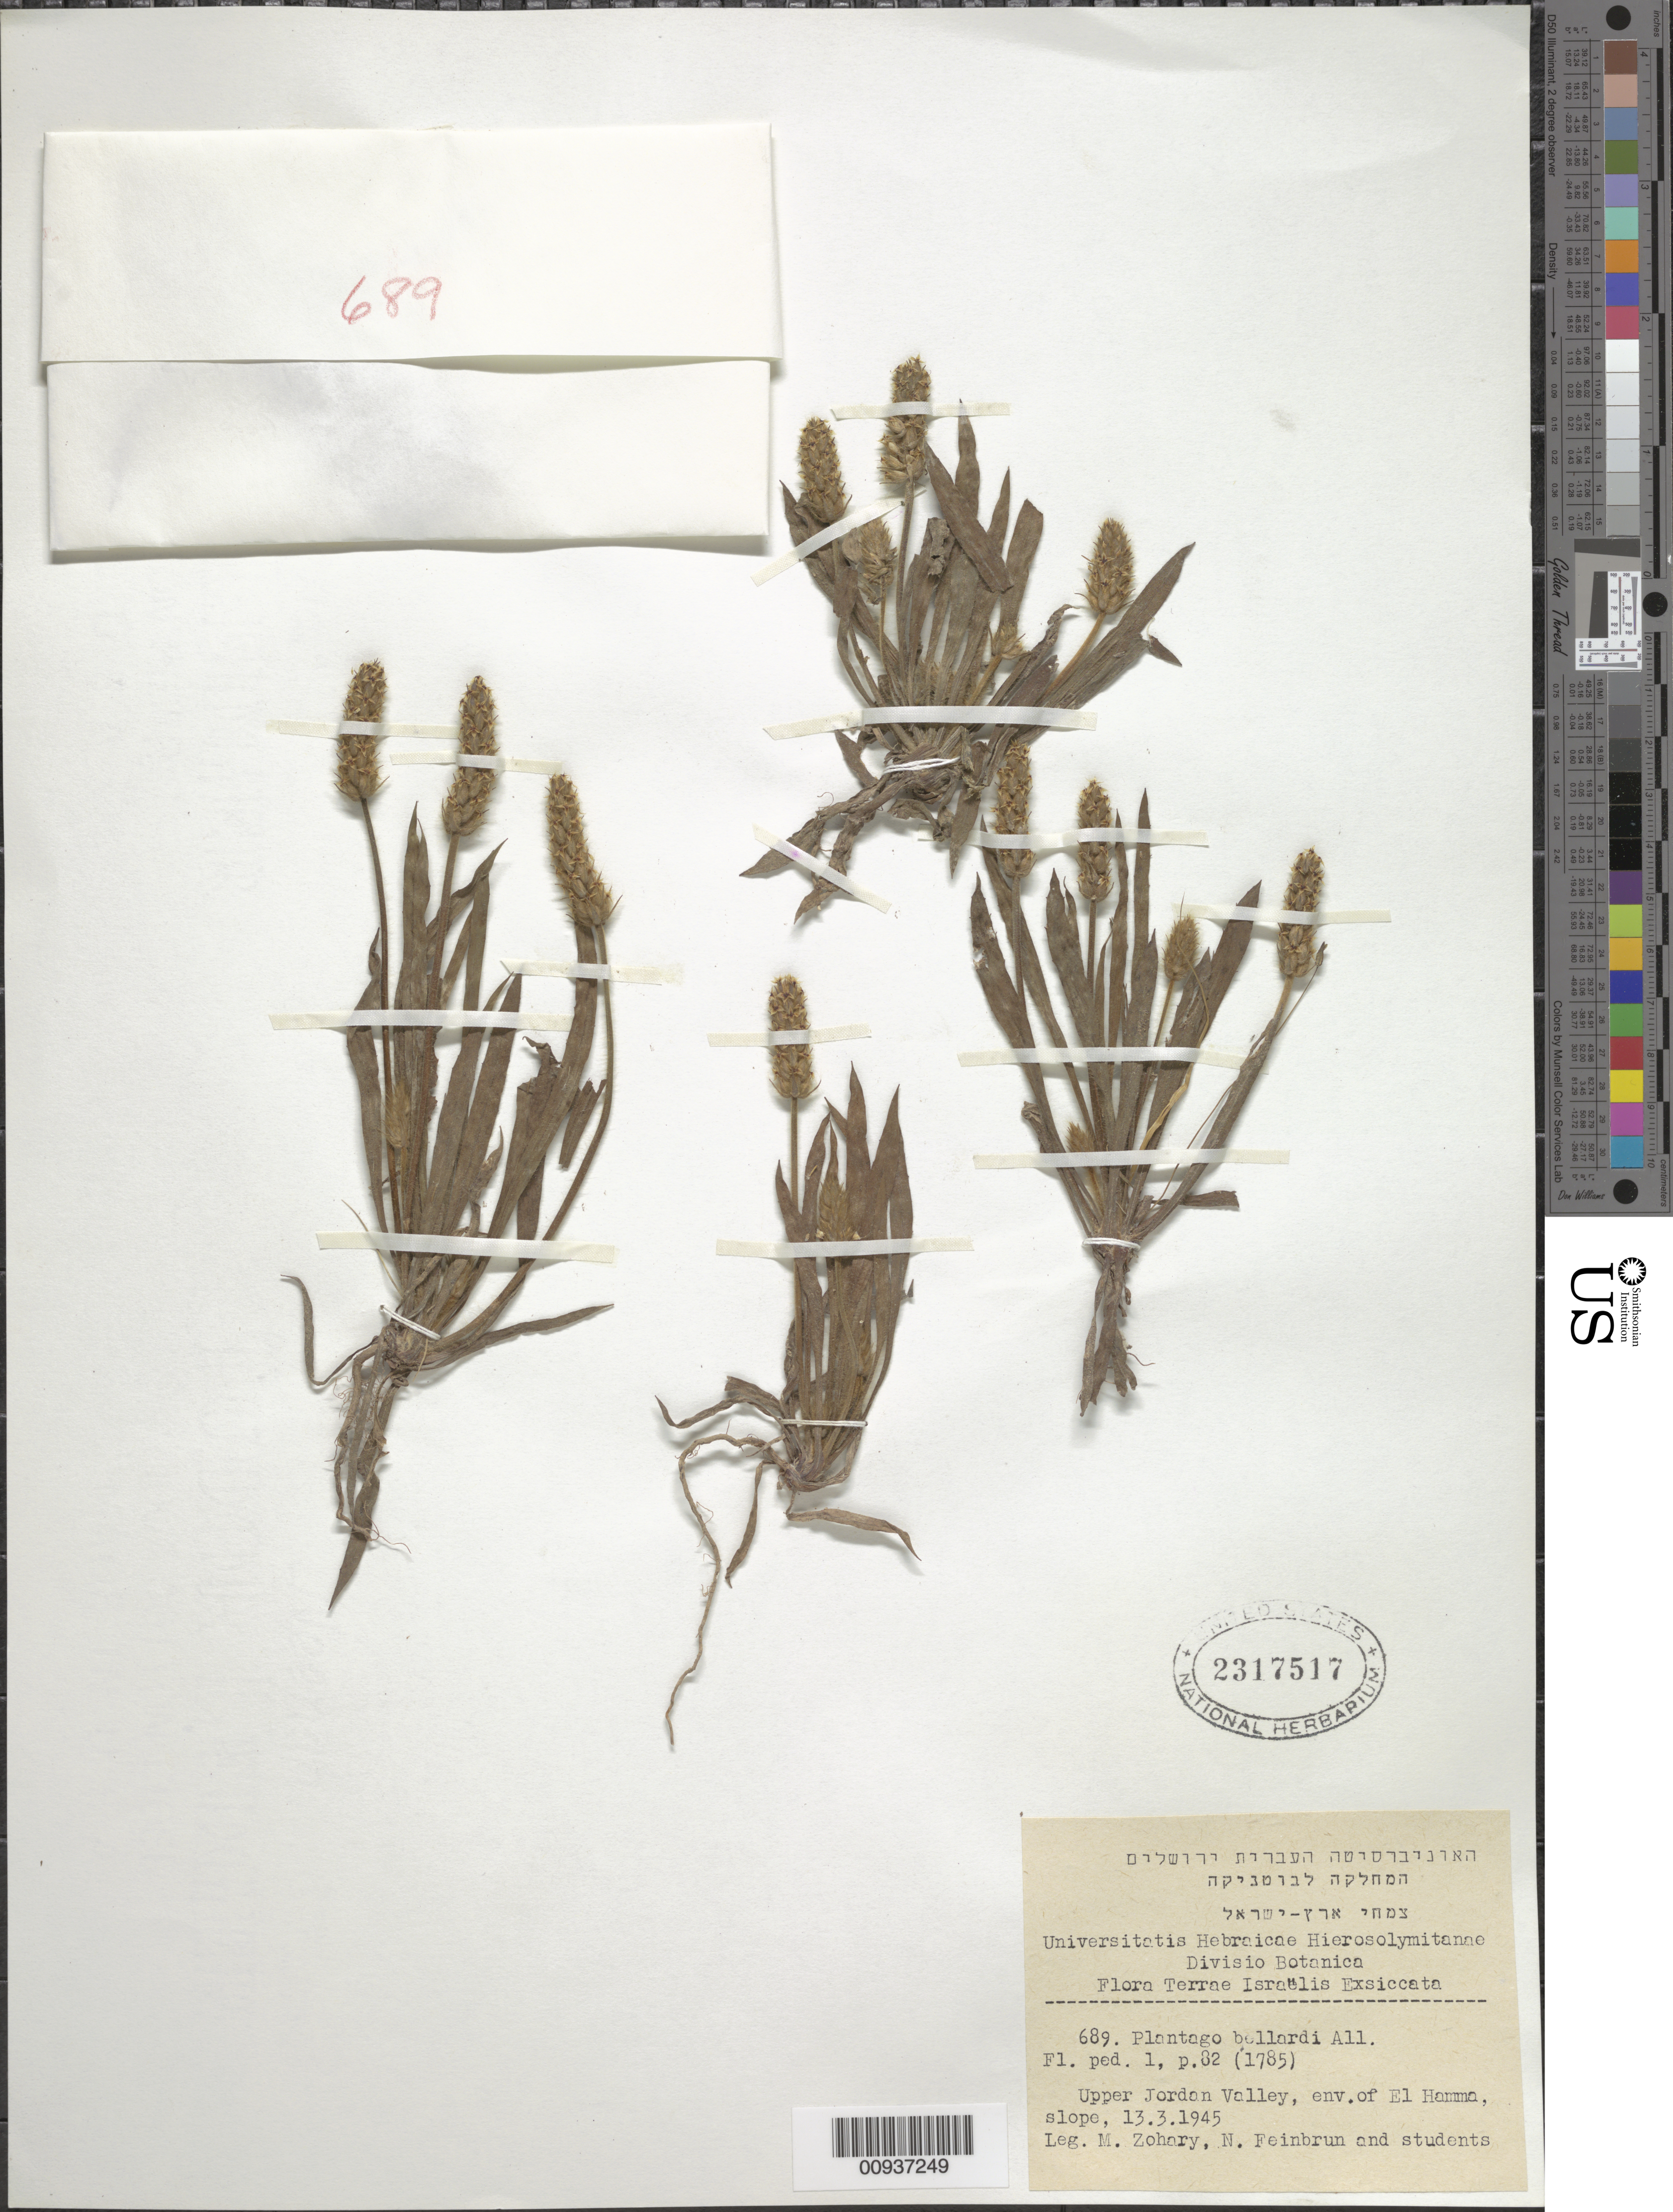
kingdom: Plantae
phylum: Tracheophyta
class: Magnoliopsida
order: Lamiales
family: Plantaginaceae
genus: Plantago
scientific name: Plantago bellardi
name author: All.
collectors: M. Zohary & N feinbrum and students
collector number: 689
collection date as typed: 13 Mar 1945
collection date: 1945-03-13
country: Jordan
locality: Upper Jordan Valley, environs of El Hamma, slope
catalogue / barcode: US 2317517